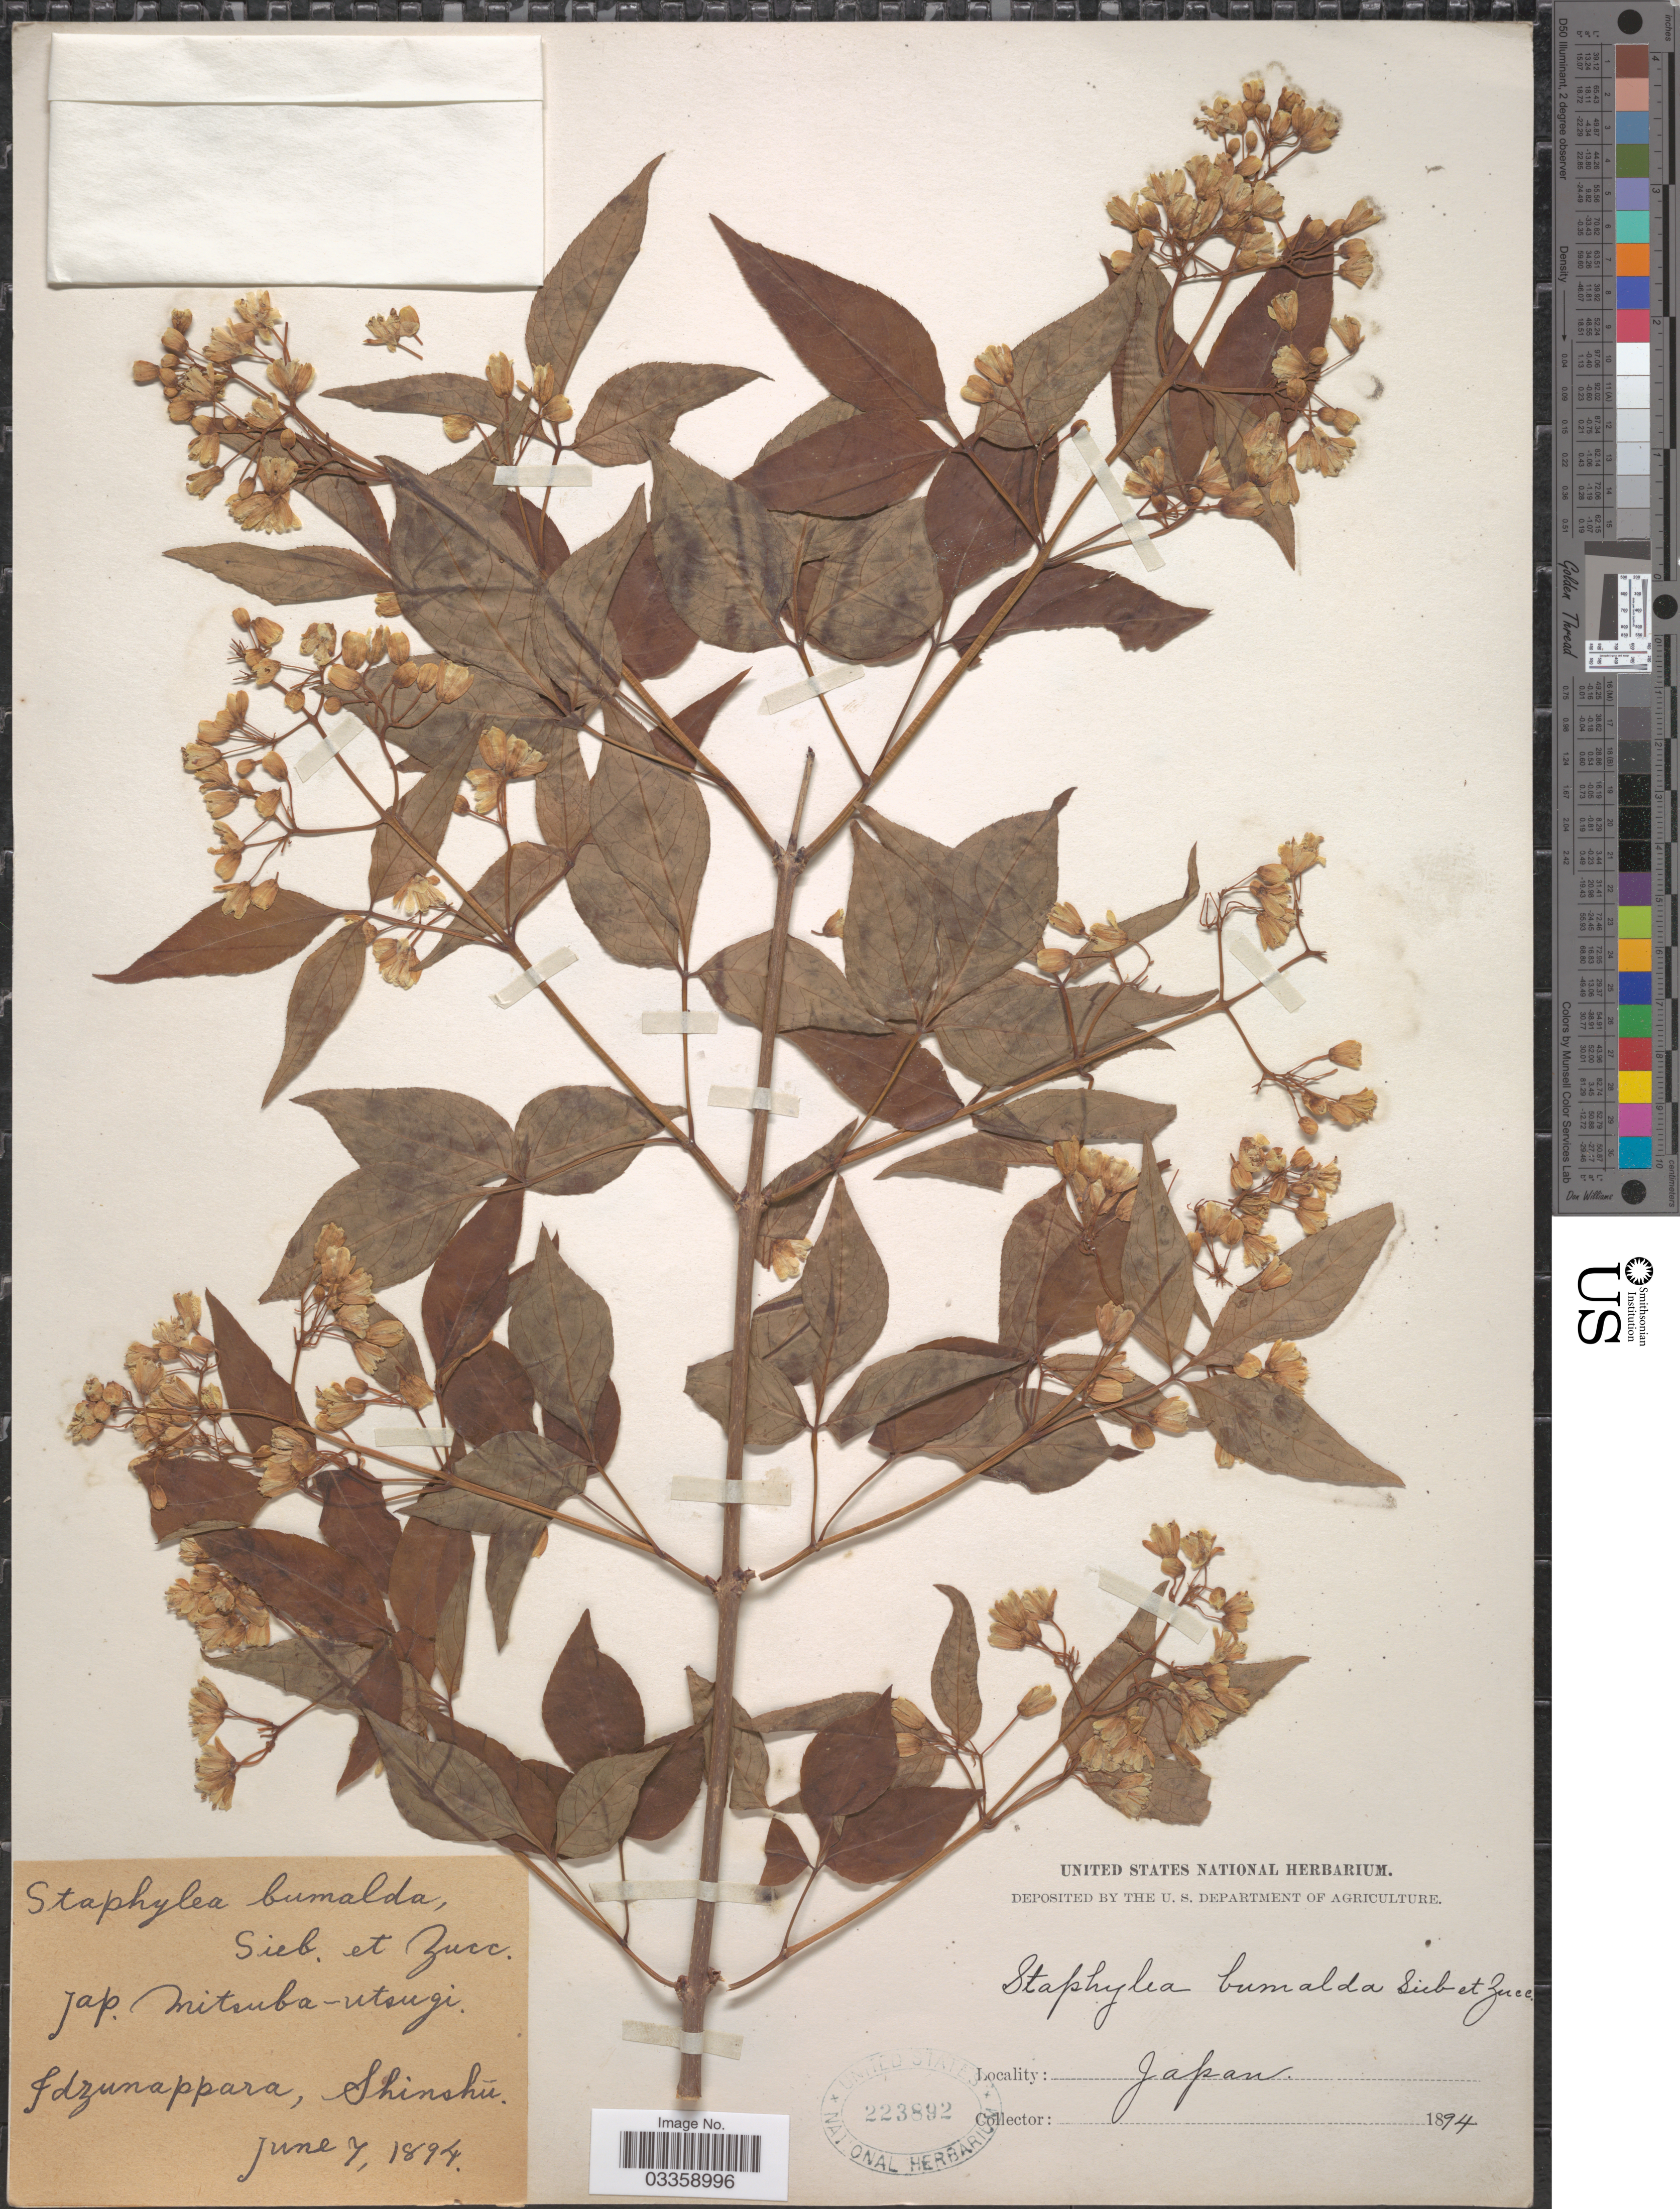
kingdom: Plantae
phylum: Tracheophyta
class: Magnoliopsida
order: Crossosomatales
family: Staphyleaceae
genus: Staphylea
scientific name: Staphylea bumalda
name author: DC.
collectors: ex herb. United States National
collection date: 1894-06-07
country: Japan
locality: Idzunappara, Shinshu.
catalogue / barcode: US 223892